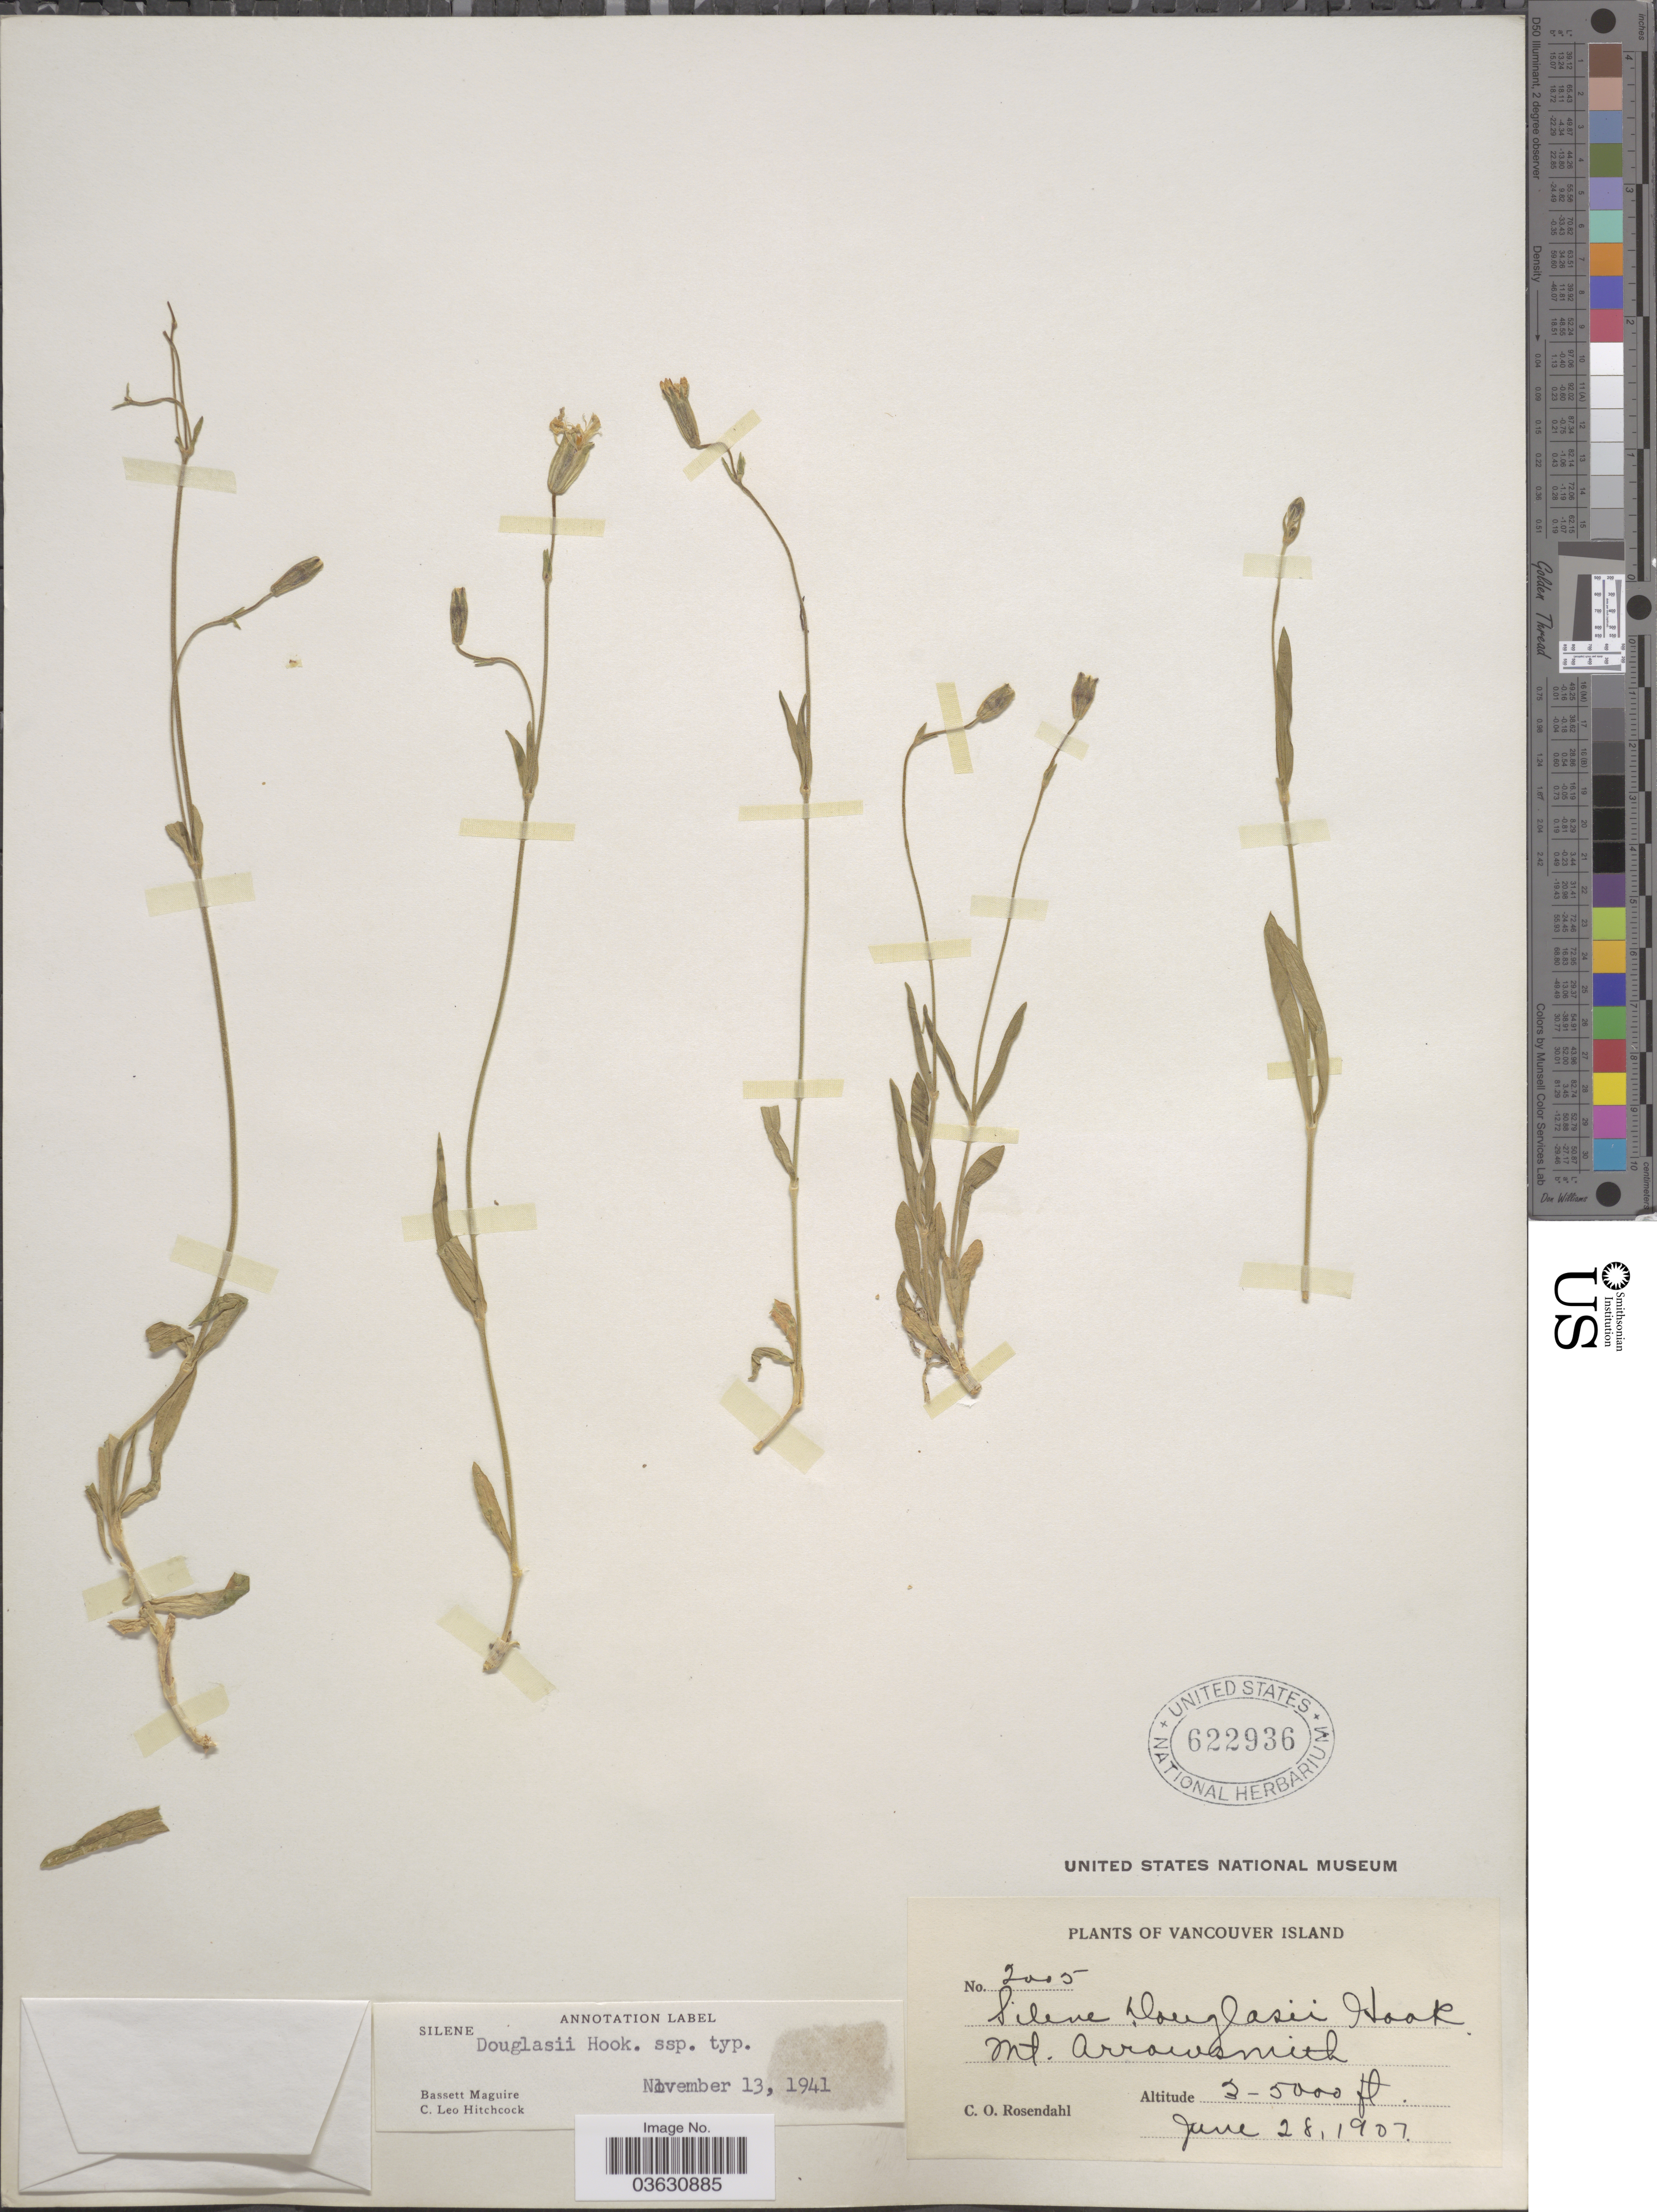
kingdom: Plantae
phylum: Tracheophyta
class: Magnoliopsida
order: Caryophyllales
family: Caryophyllaceae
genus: Silene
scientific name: Silene douglasii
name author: Hook.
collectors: C. O. Rosendahl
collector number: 2005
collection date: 1907-06-28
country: Canada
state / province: British Columbia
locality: Vancouver Island. Mt. Arrowsmith.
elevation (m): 914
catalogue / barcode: US 622936